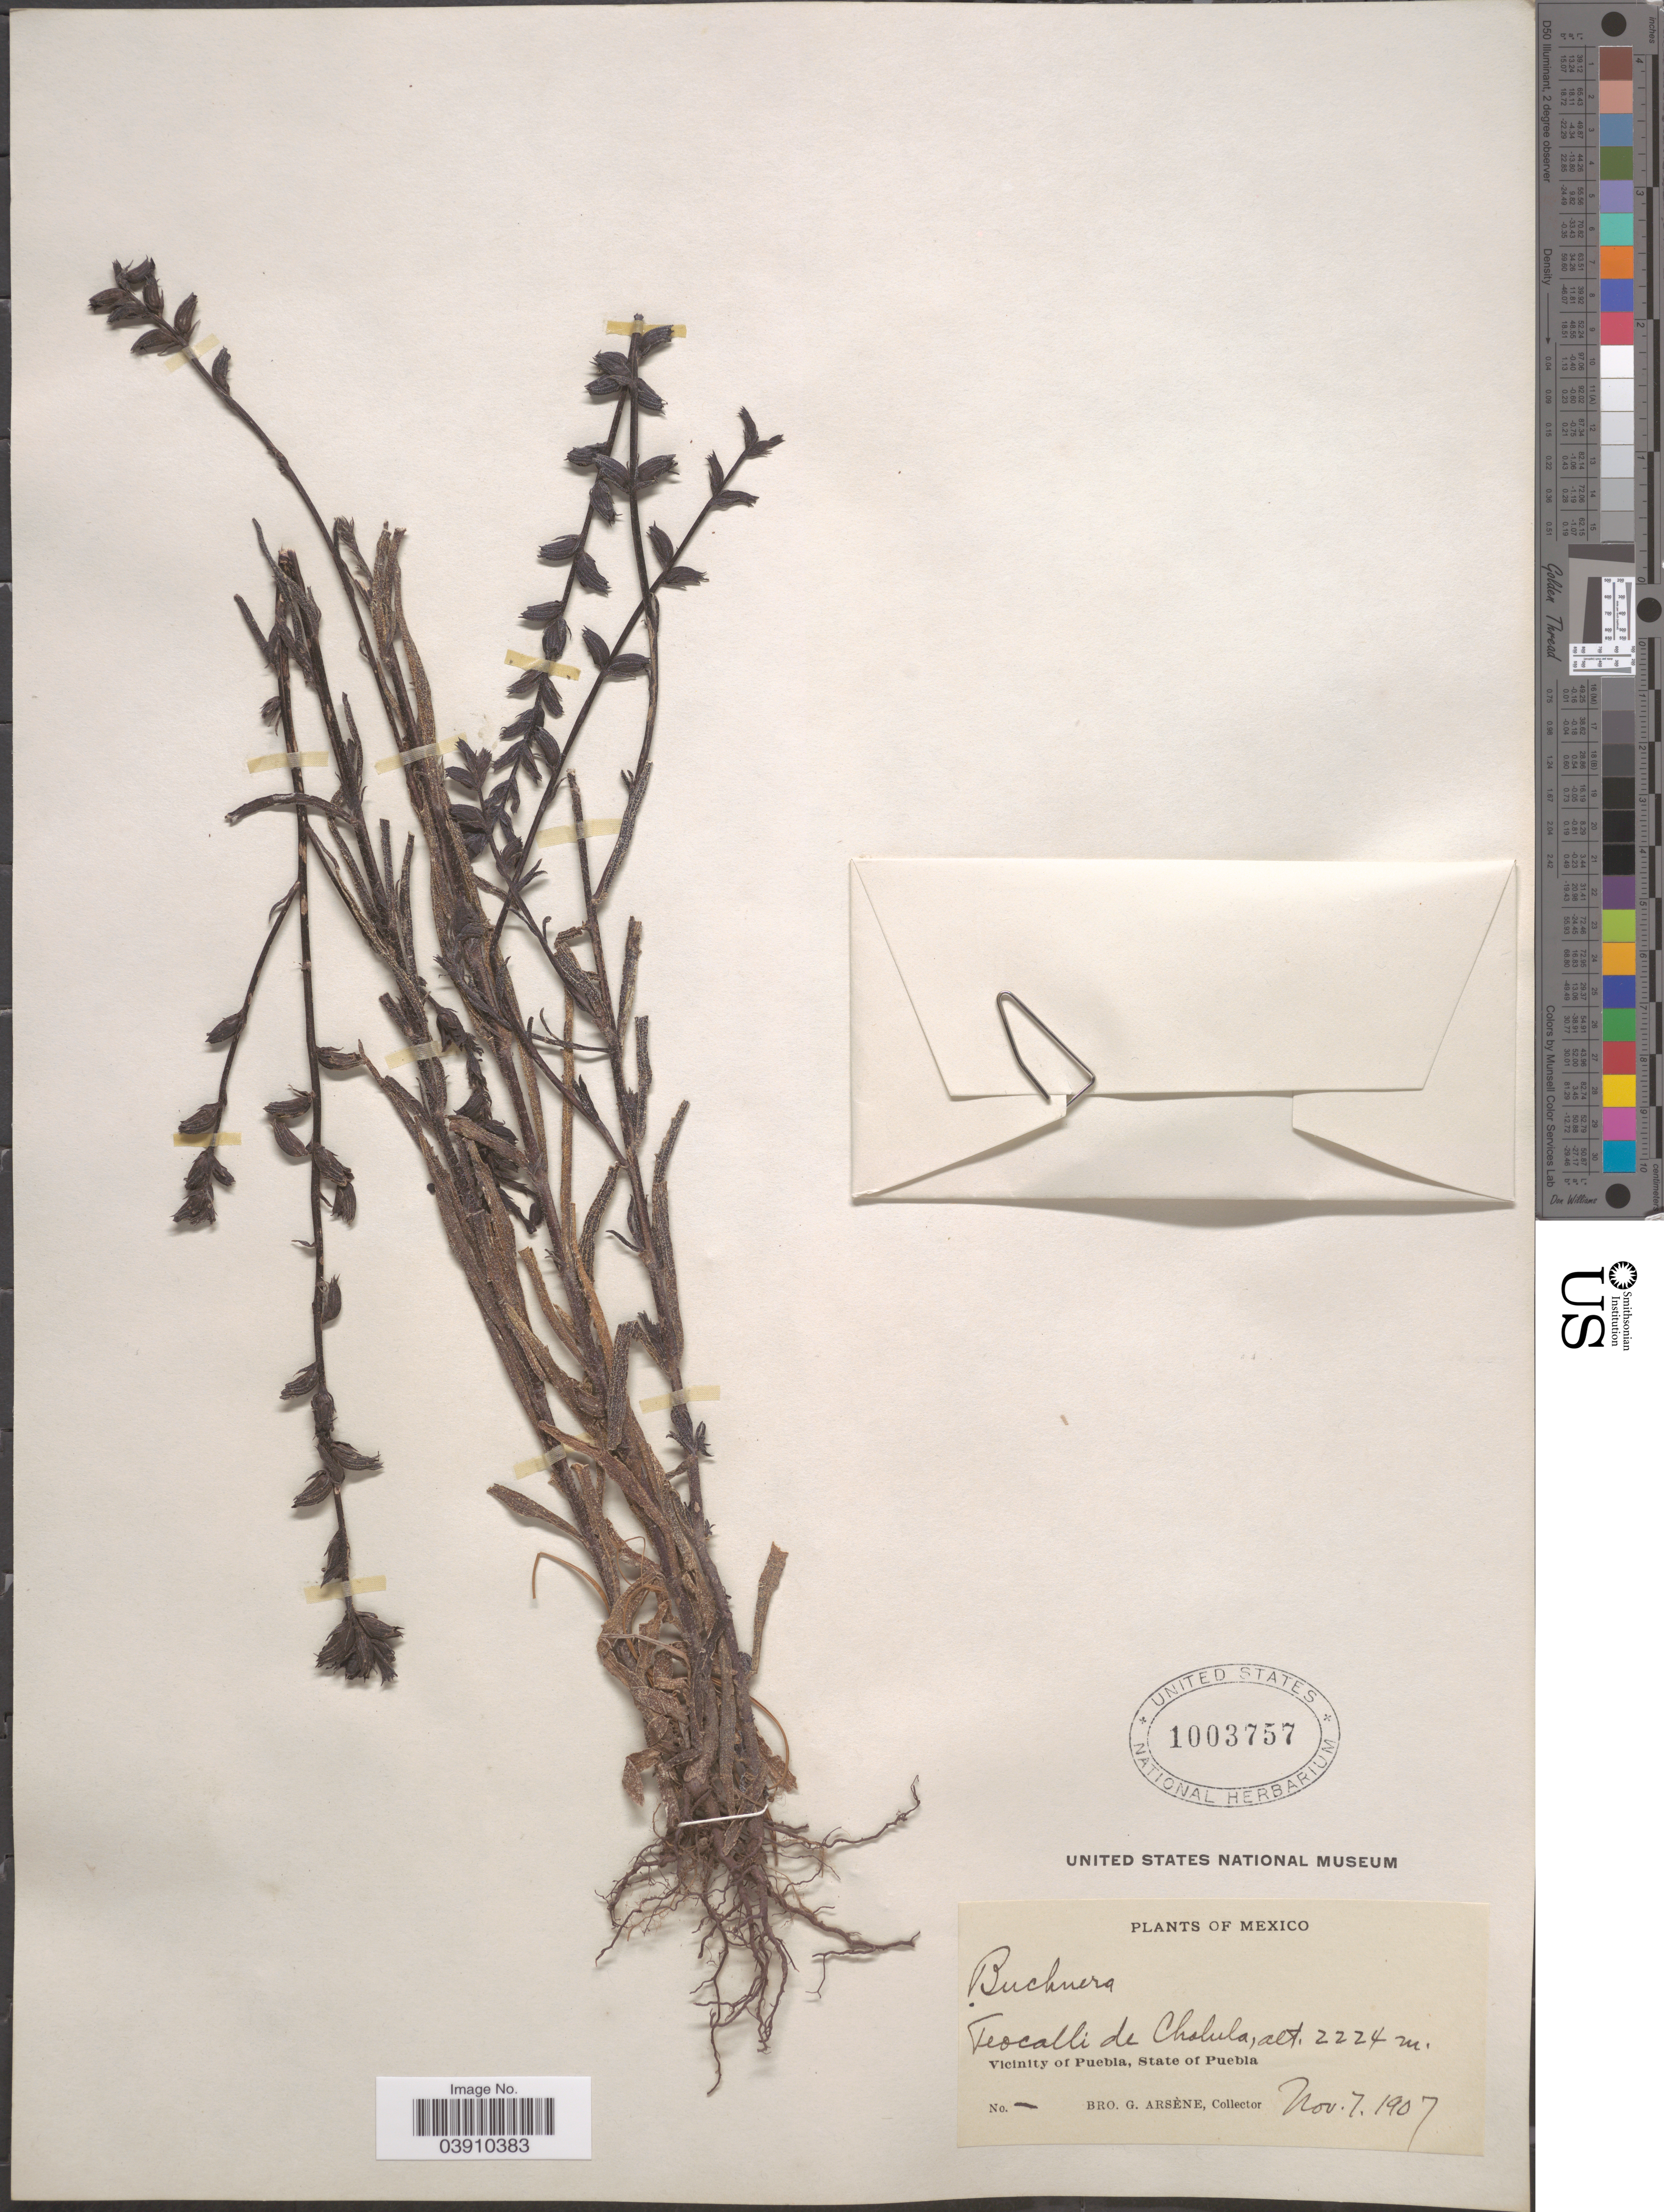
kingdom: Plantae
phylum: Tracheophyta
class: Magnoliopsida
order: Lamiales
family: Orobanchaceae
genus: Buchnera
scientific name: Buchnera pusilla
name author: Kunth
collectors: Bro. G. Arsène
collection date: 1907-11-07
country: Mexico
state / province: Puebla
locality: Teocalli de Cholula, Vicinity of Puebla.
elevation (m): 2224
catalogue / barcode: US 1003757